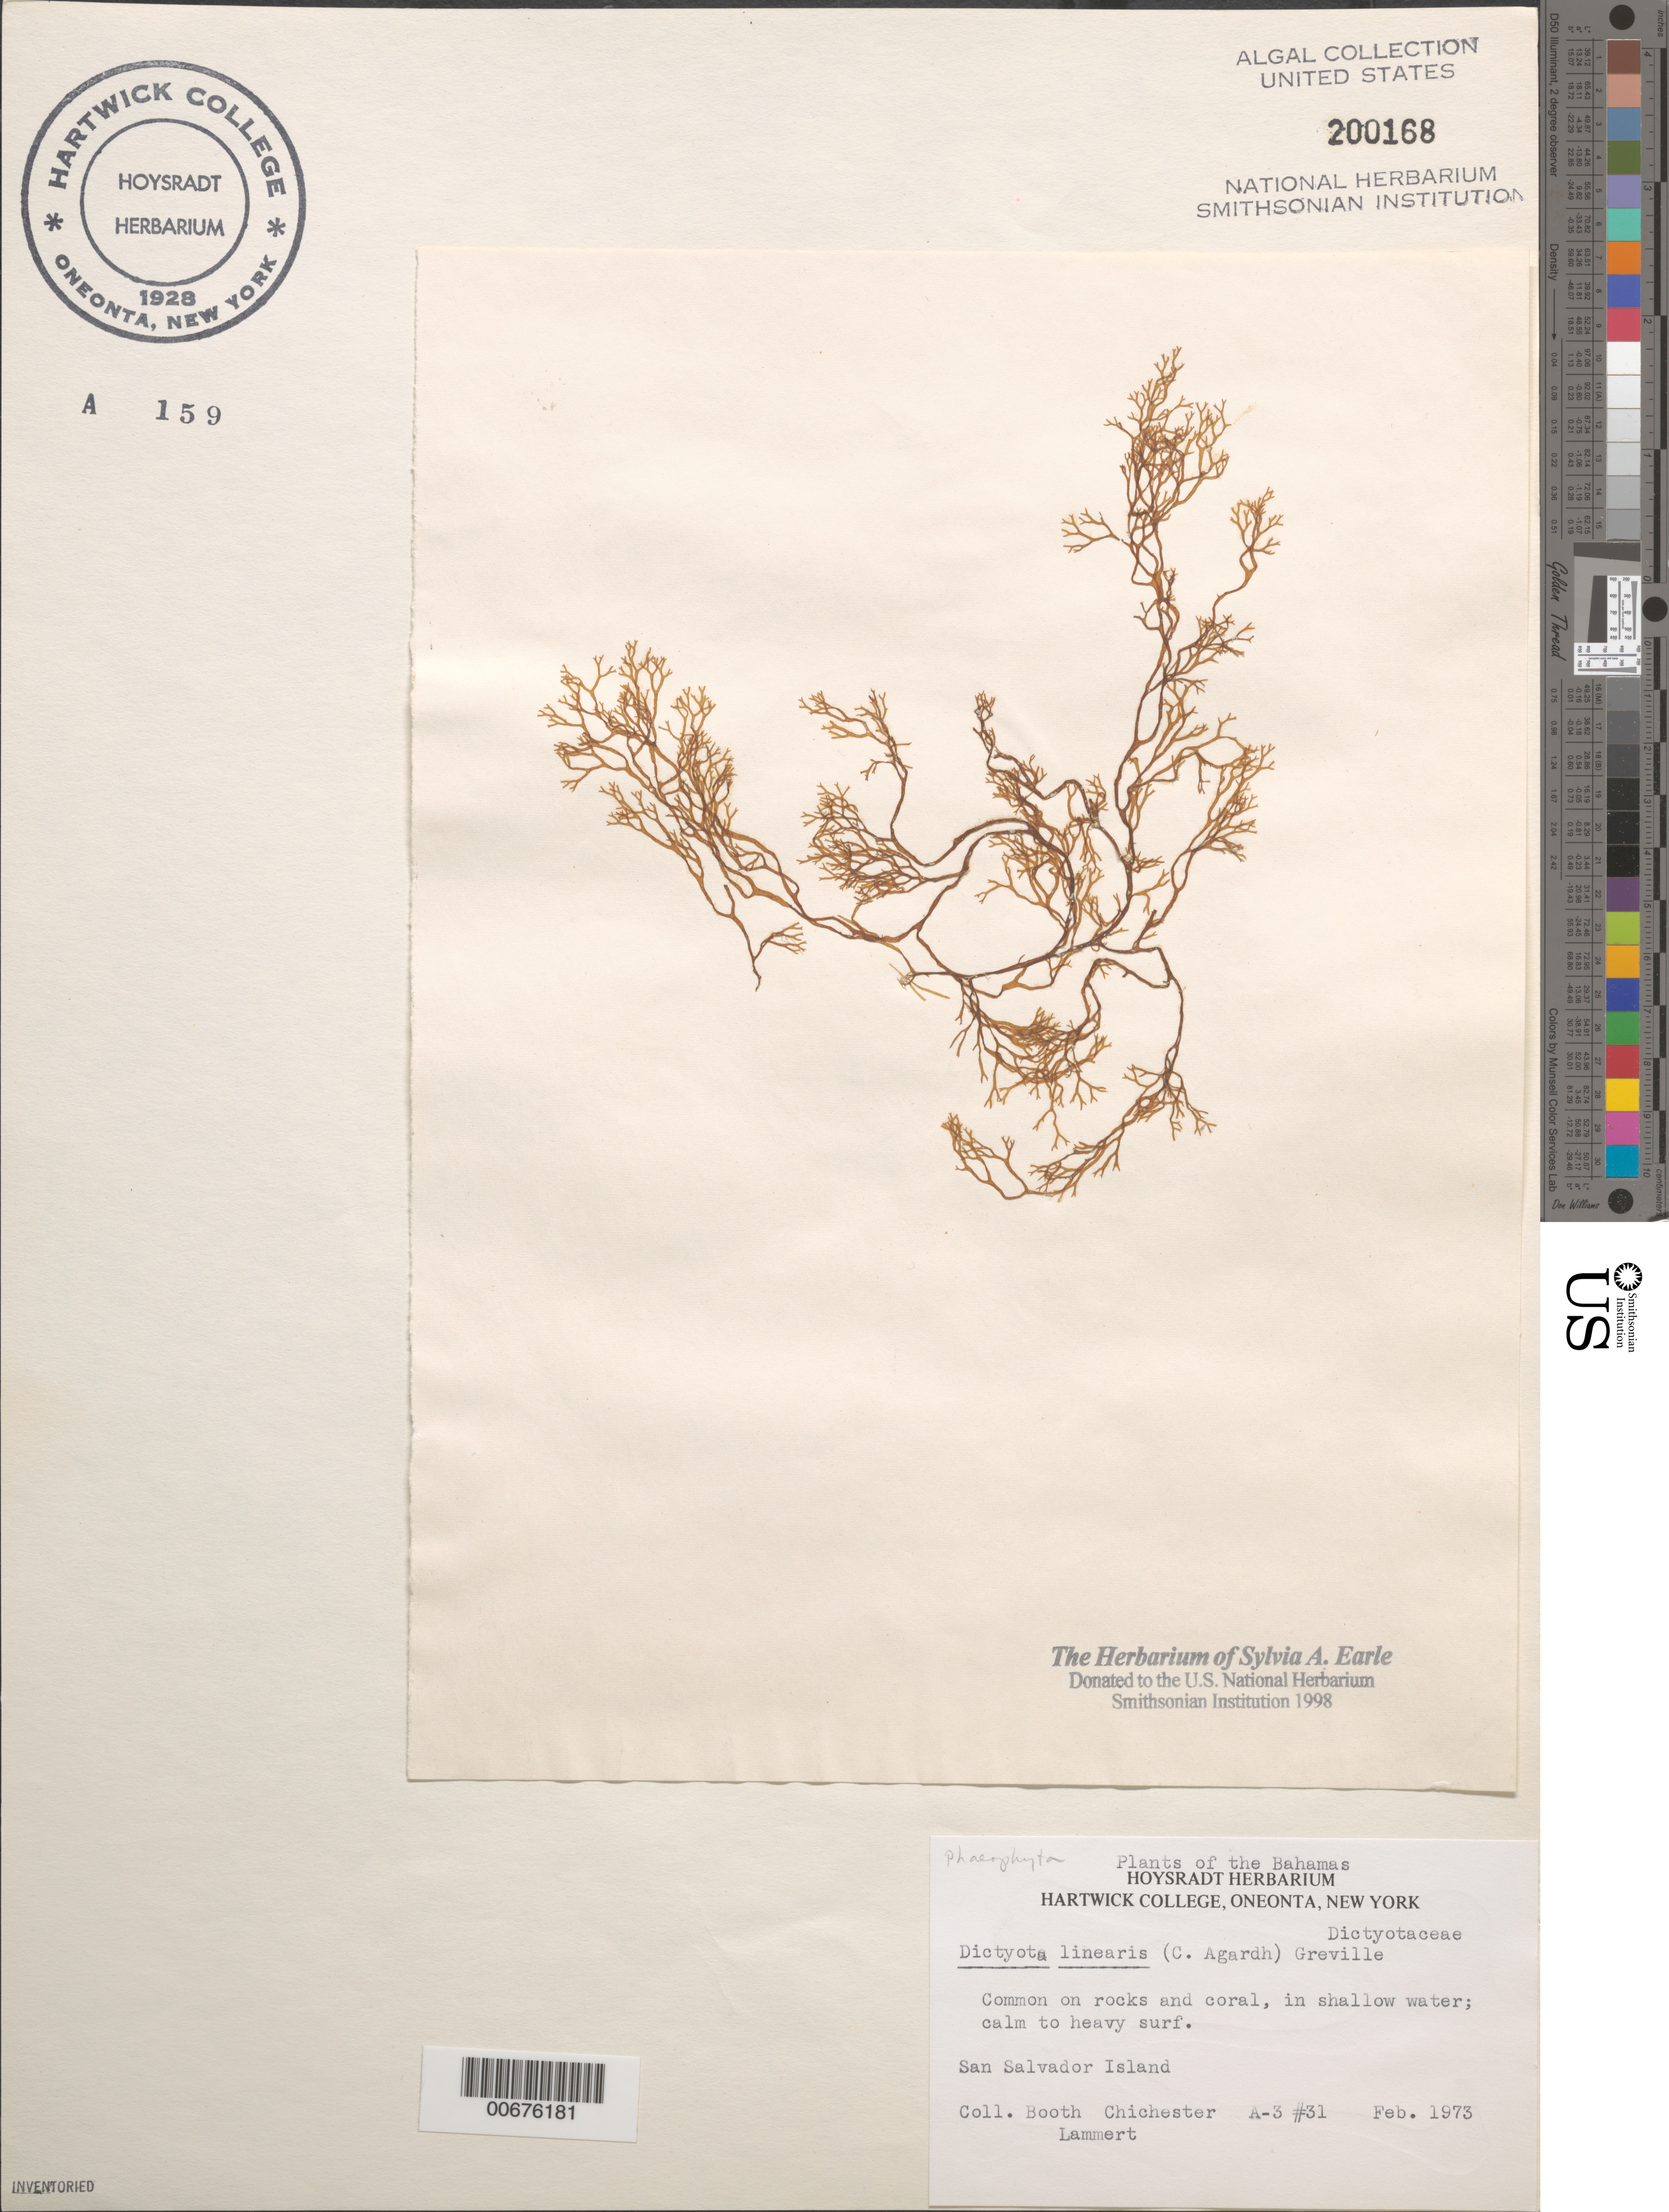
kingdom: Chromista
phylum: Ochrophyta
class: Phaeophyceae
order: Dictyotales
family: Dictyotaceae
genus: Dictyota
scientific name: Dictyota linearis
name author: (C. Agardh) Grev.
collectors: -. Booth, -. Chichester & -. Lammert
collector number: A-3 31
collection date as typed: Feb 1973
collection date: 1973-02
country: Bahamas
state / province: San Salvador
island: San Salvador Island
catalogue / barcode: US 200168